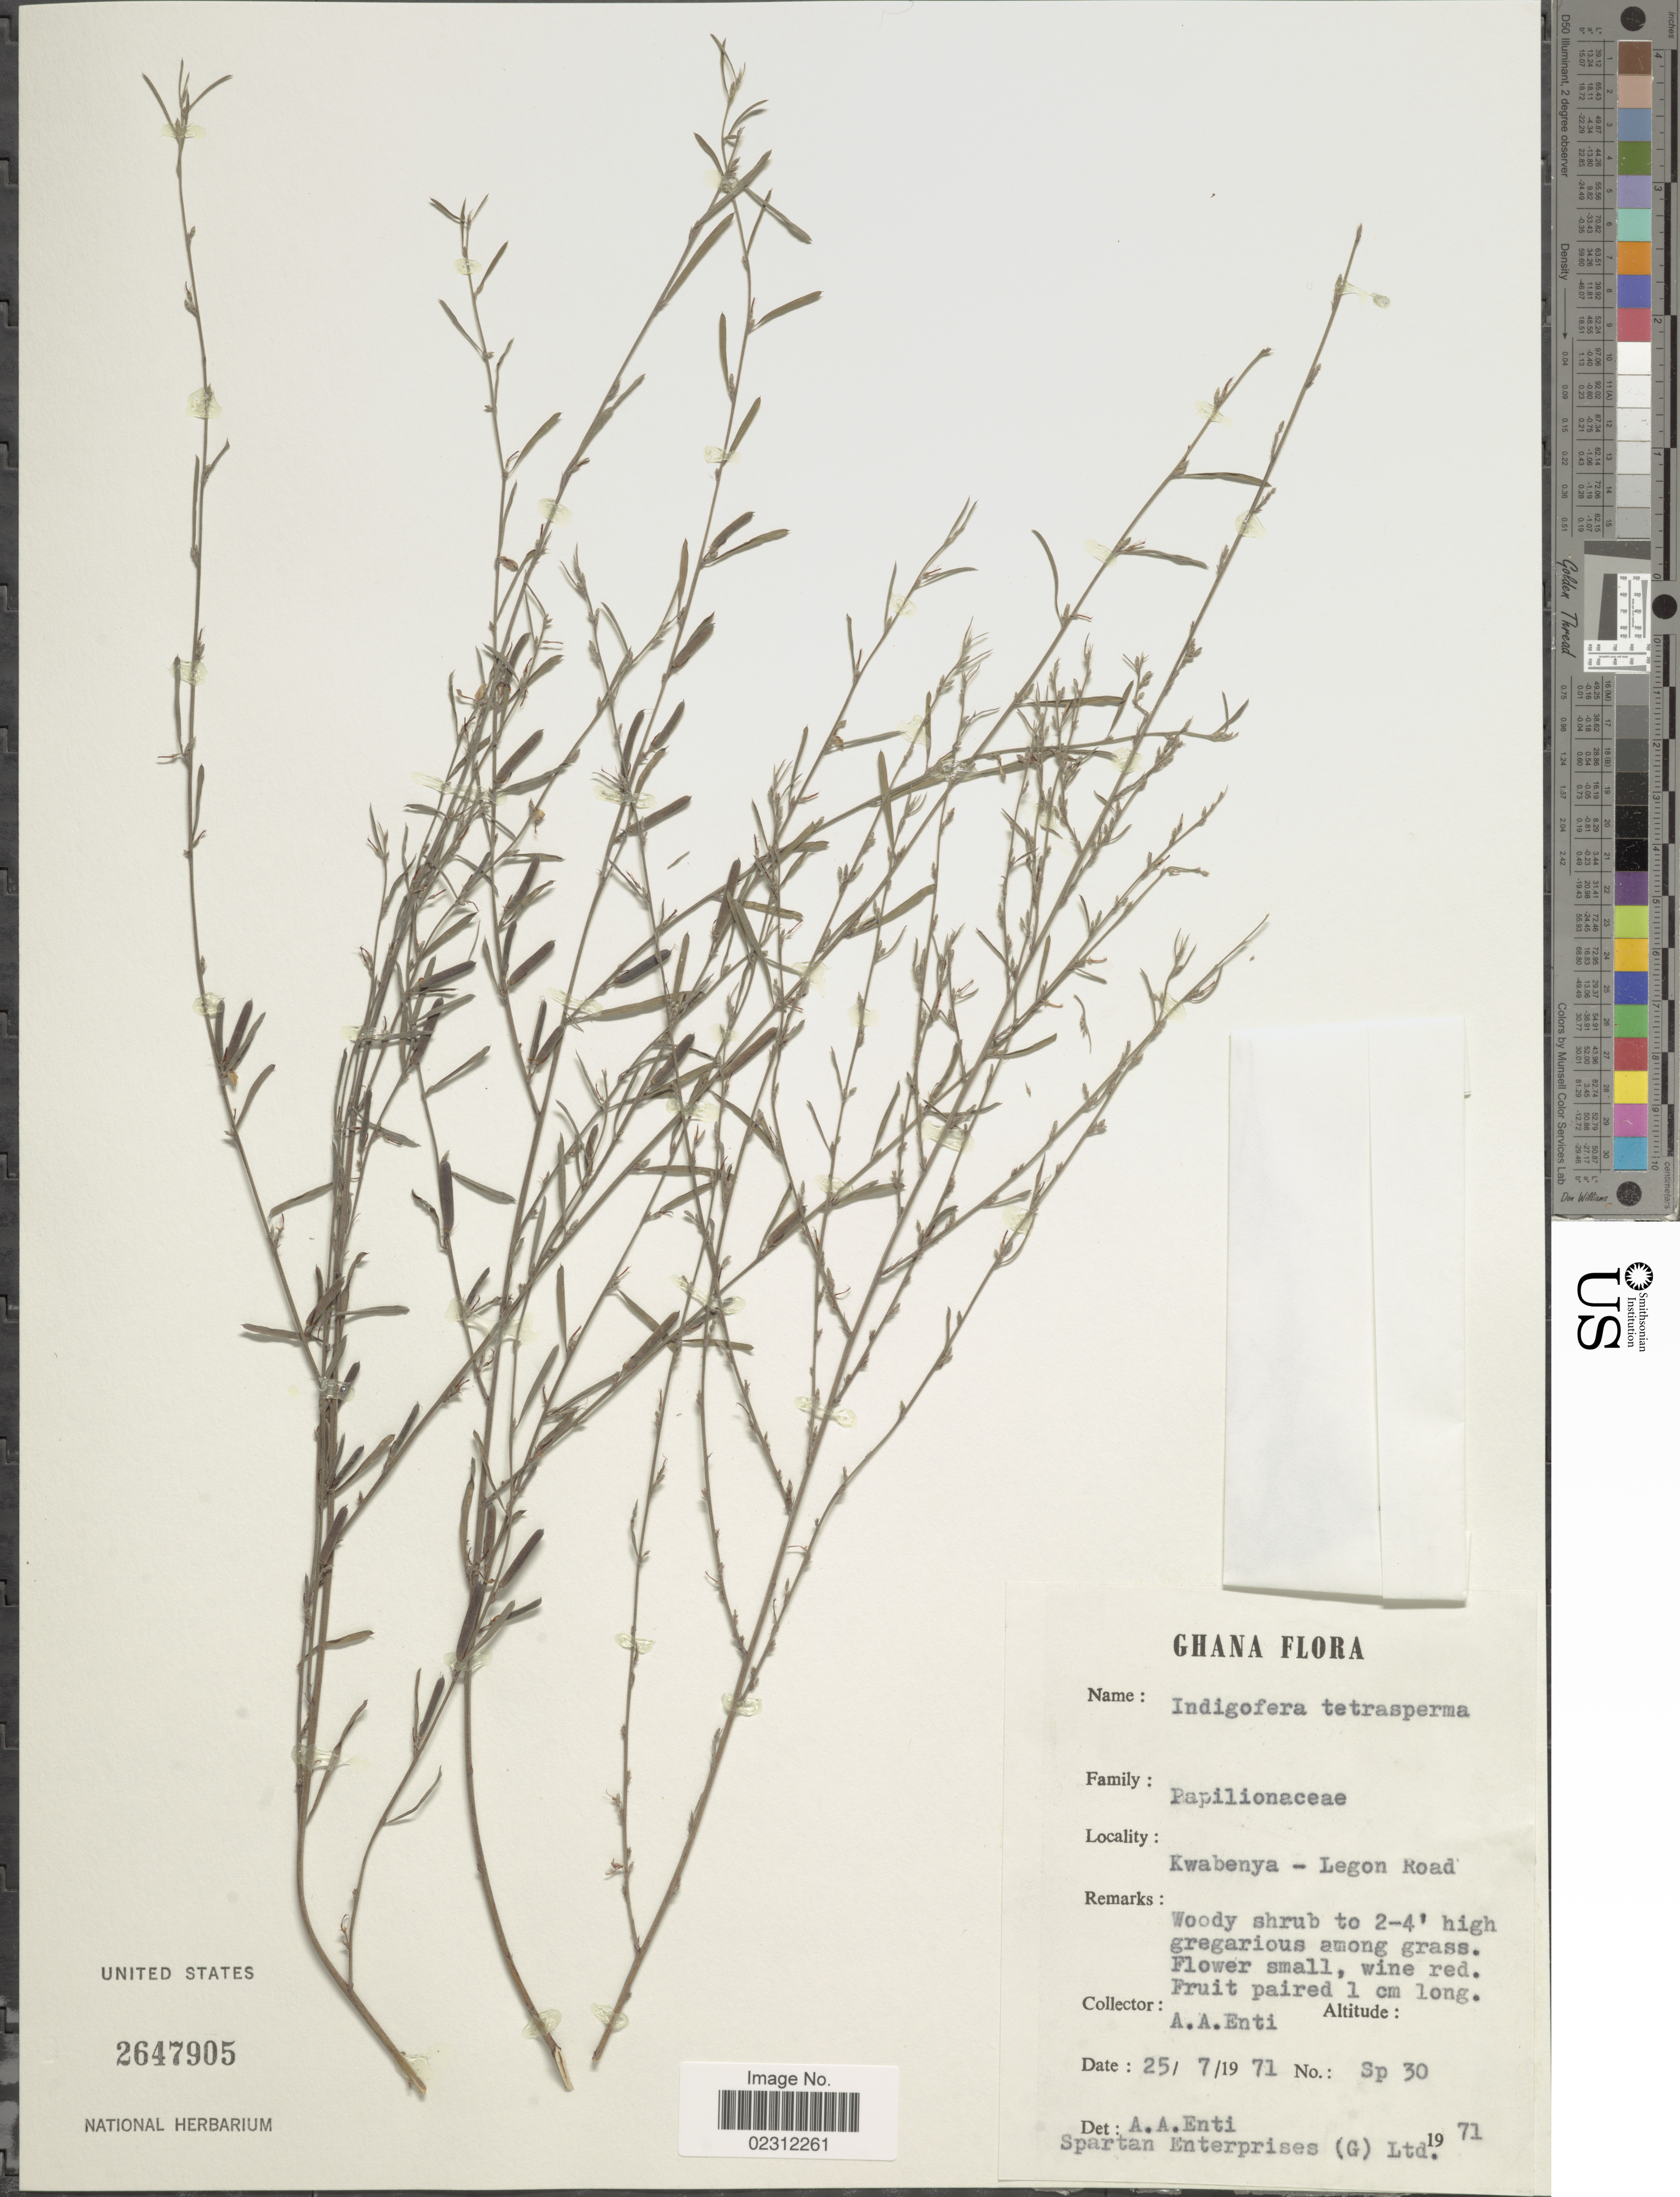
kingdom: Plantae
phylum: Tracheophyta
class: Magnoliopsida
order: Fabales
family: Fabaceae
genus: Indigofera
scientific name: Indigofera tetrasperma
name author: Pers.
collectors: A. Enti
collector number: SP30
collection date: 1971-07-25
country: Ghana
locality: Kwabenya - Legon Road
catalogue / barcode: US 2647905